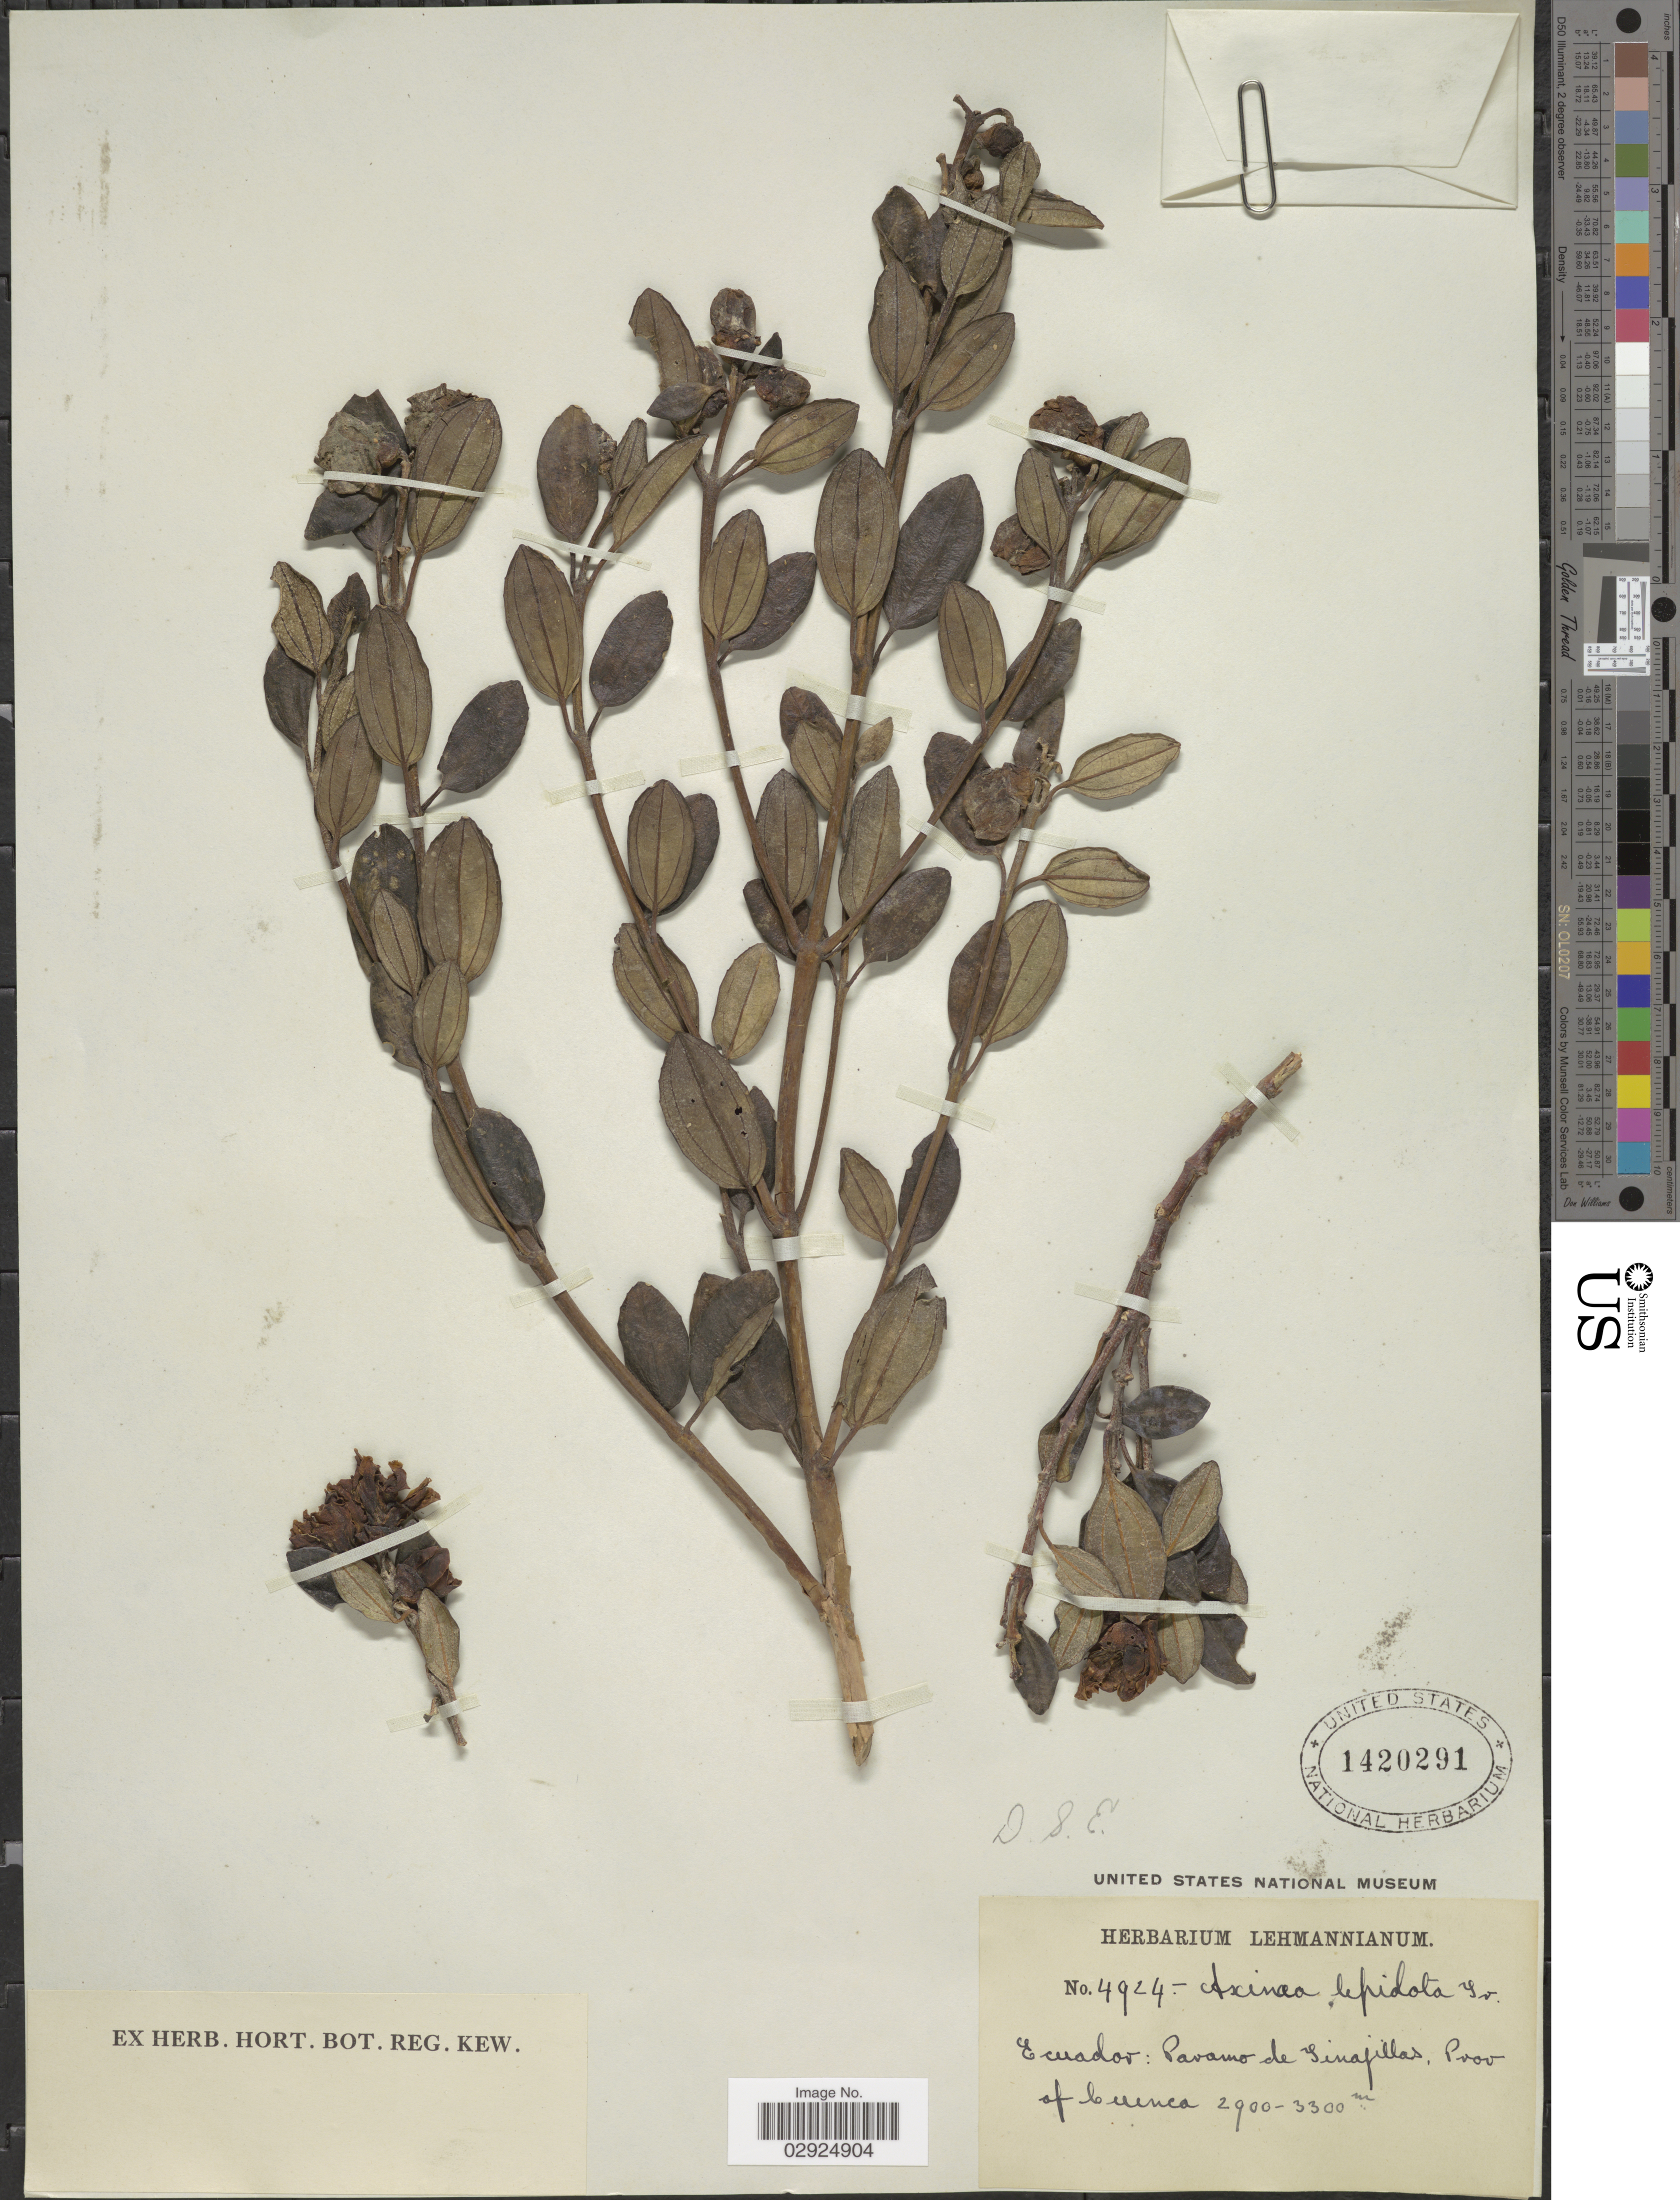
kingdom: Plantae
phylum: Tracheophyta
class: Magnoliopsida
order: Myrtales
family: Melastomataceae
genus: Axinaea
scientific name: Axinaea merianiae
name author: (DC.) Triana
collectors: ex herb. Lehmannianum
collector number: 4924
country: Ecuador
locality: Paramo de Tinafillas, Prov. of Cuenca.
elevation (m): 2900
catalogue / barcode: US 1420291